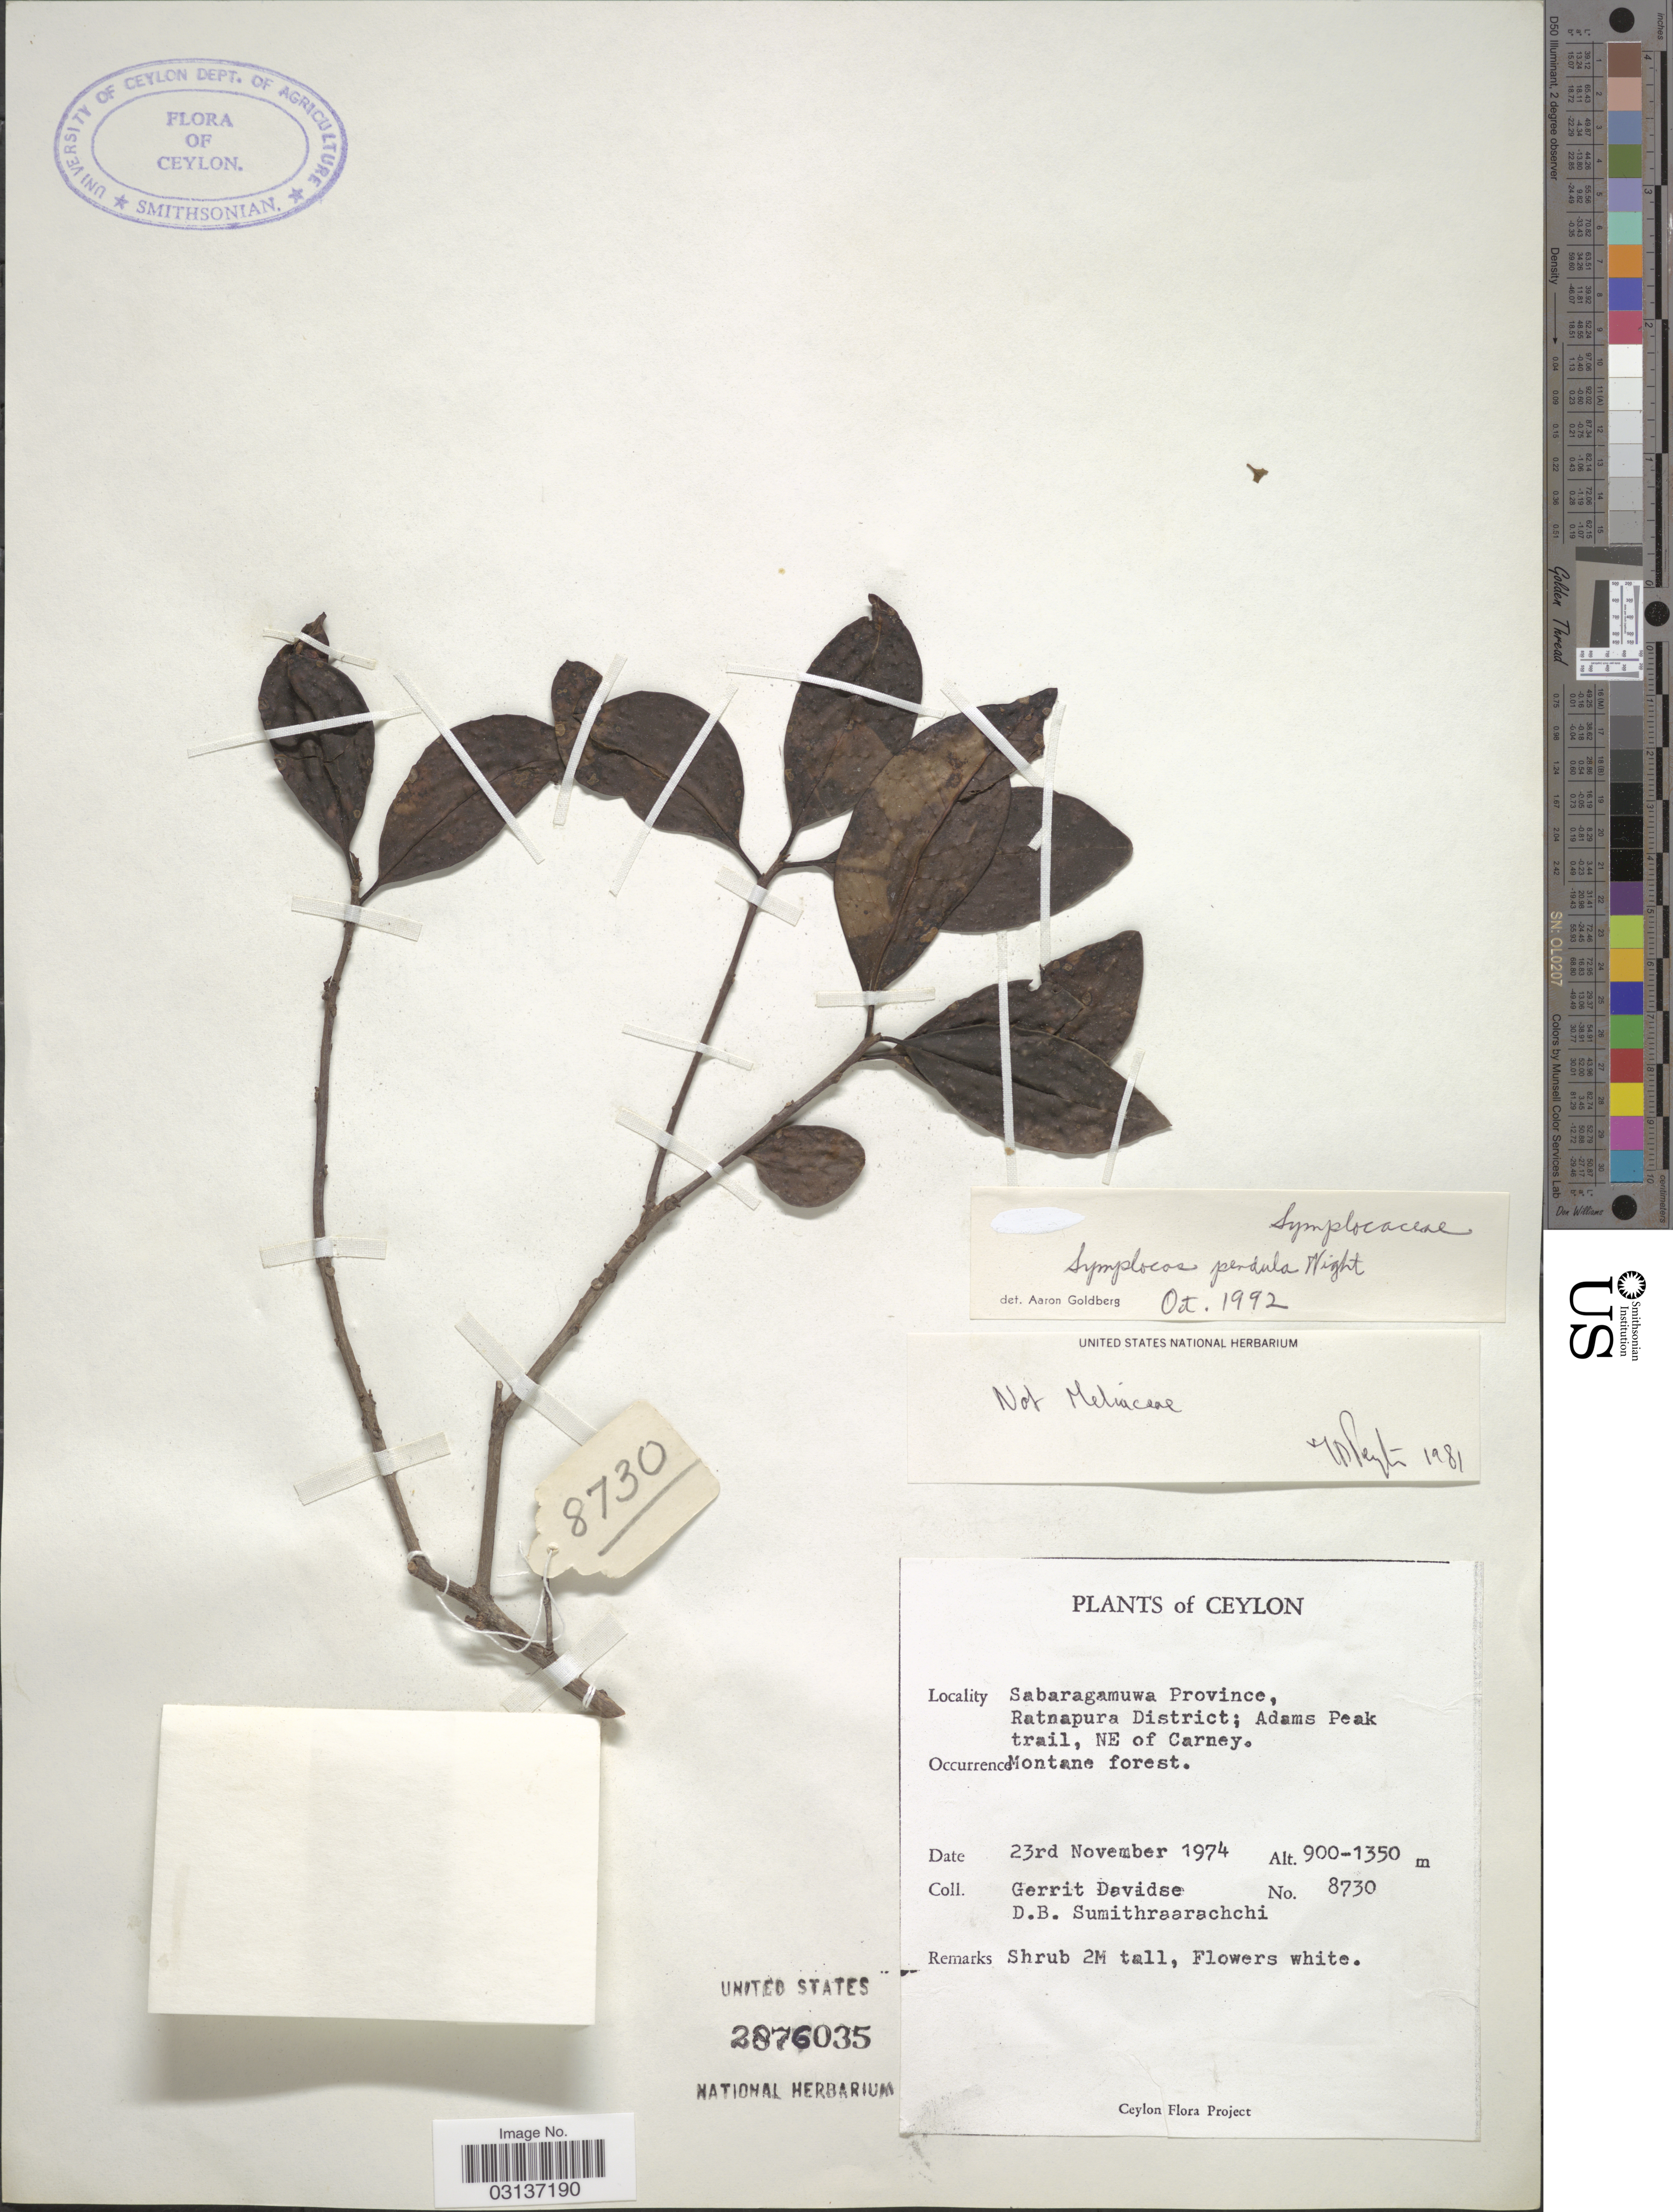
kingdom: Plantae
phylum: Tracheophyta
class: Magnoliopsida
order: Ericales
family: Symplocaceae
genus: Cordyloblaste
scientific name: Cordyloblaste pendula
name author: (Wight) Alston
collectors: G. Davidse & D. B. Sumithraarachchi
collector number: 8730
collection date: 1974-11-23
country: Sri Lanka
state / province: Sabaragamuwa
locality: Ceylon. Ratnapura District; Adams Peak trail, NE of Carney.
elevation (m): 900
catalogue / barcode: US 2876035